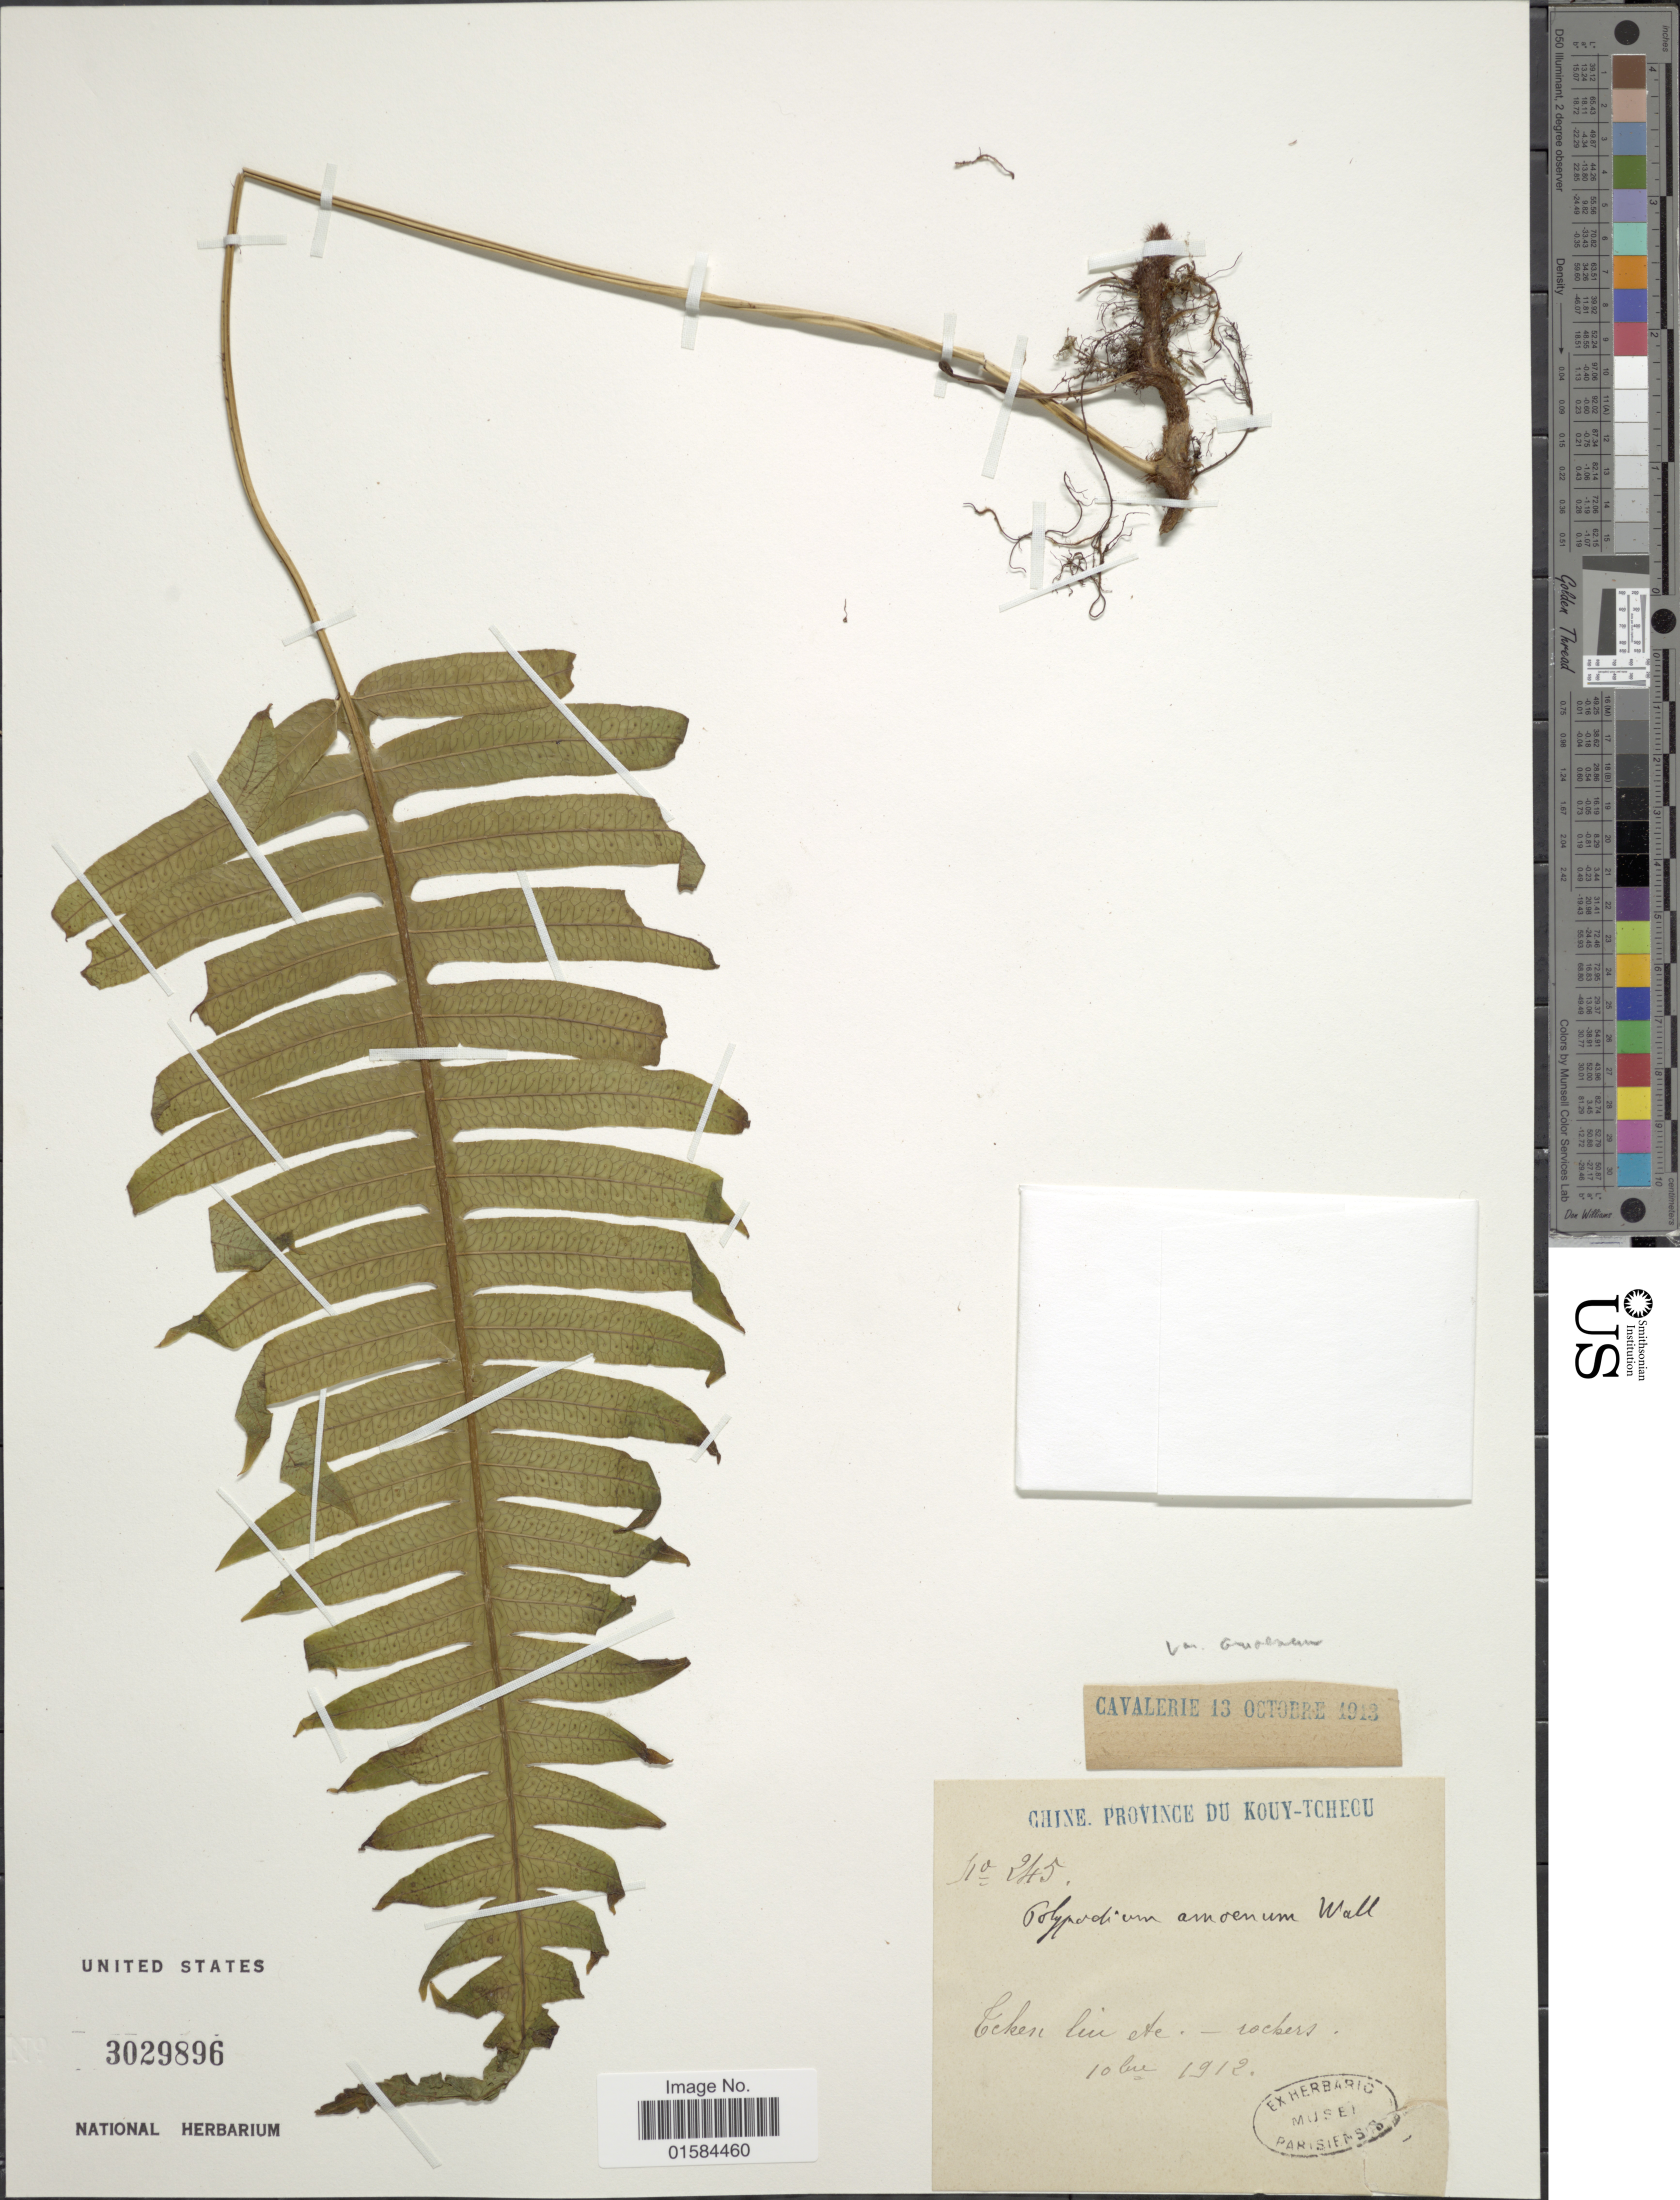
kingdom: Plantae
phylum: Tracheophyta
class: Polypodiopsida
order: Polypodiales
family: Polypodiaceae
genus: Goniophlebium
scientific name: Goniophlebium amoenum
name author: (Wall. ex Mett.) J. Sm.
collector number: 245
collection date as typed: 10 1912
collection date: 1912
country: China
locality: Chine, Province du Kouy-Tcheou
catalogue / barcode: US 3029896